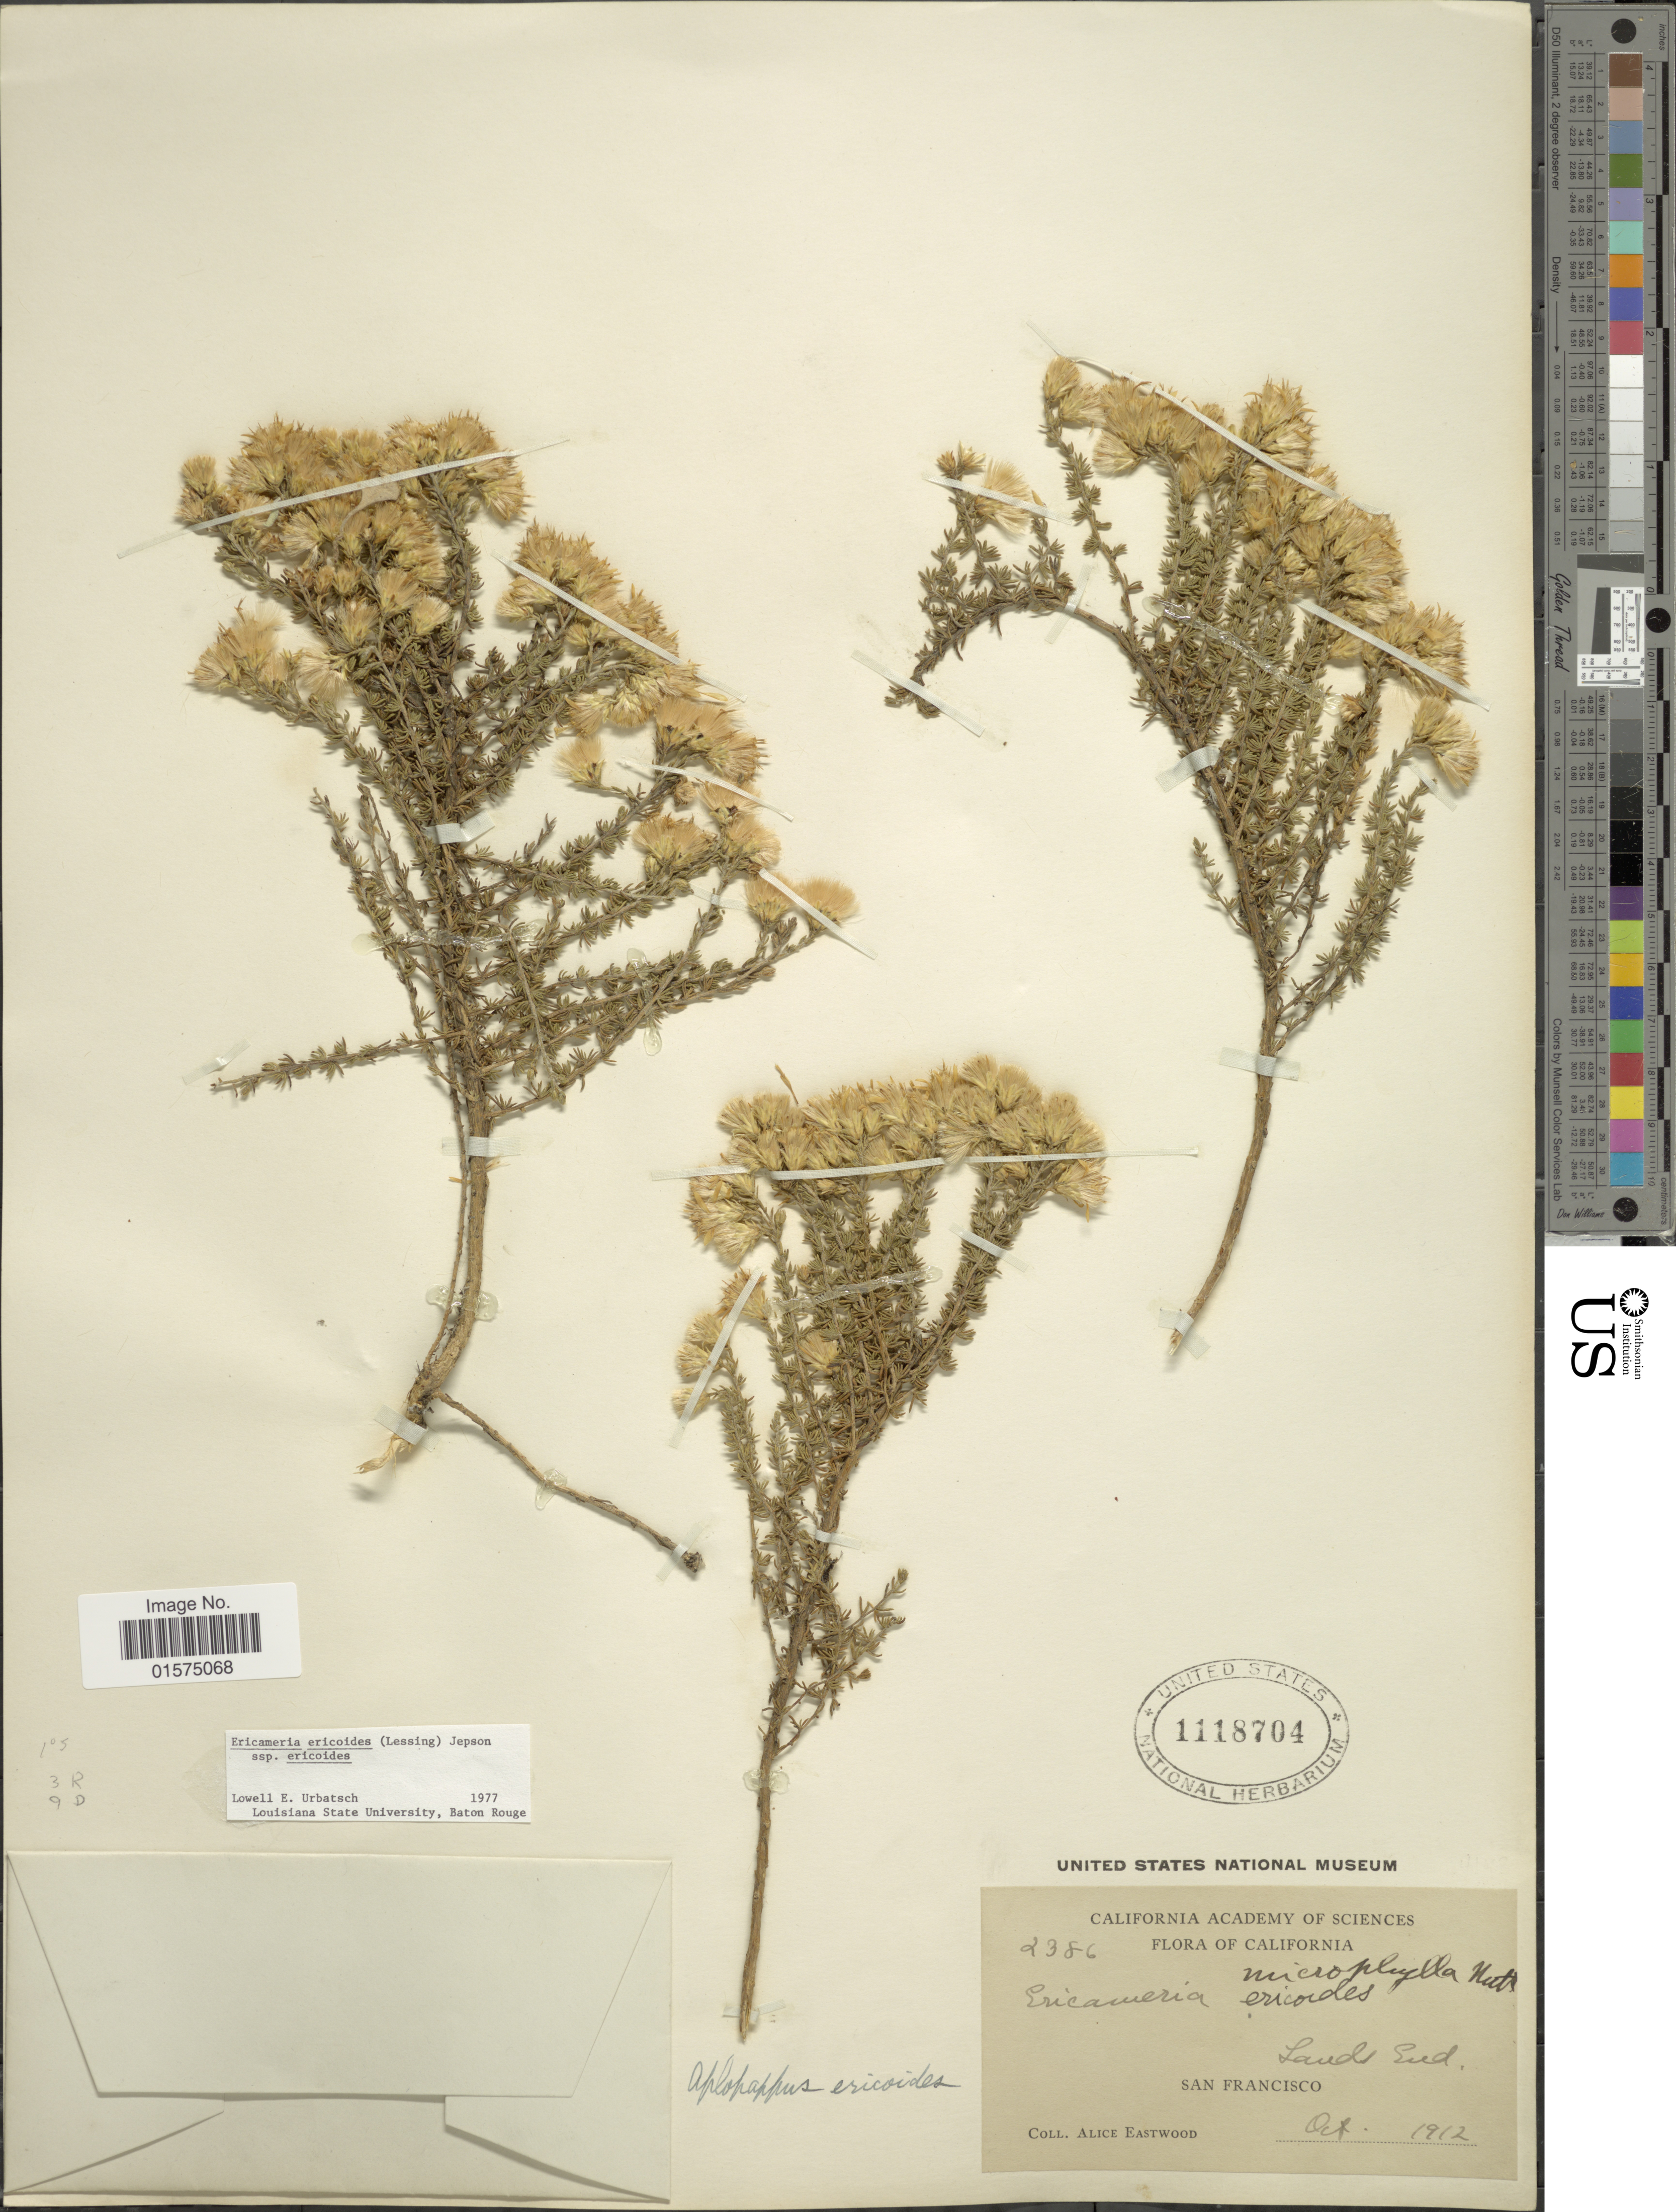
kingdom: Plantae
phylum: Tracheophyta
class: Magnoliopsida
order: Asterales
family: Asteraceae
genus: Ericameria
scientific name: Ericameria ericoides subsp. ericoides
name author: (Less.) Nutt. ex Jeps.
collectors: A. Eastwood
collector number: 2386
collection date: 1912-10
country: United States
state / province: California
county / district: San Francisco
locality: San Francisco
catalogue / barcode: US 1118704